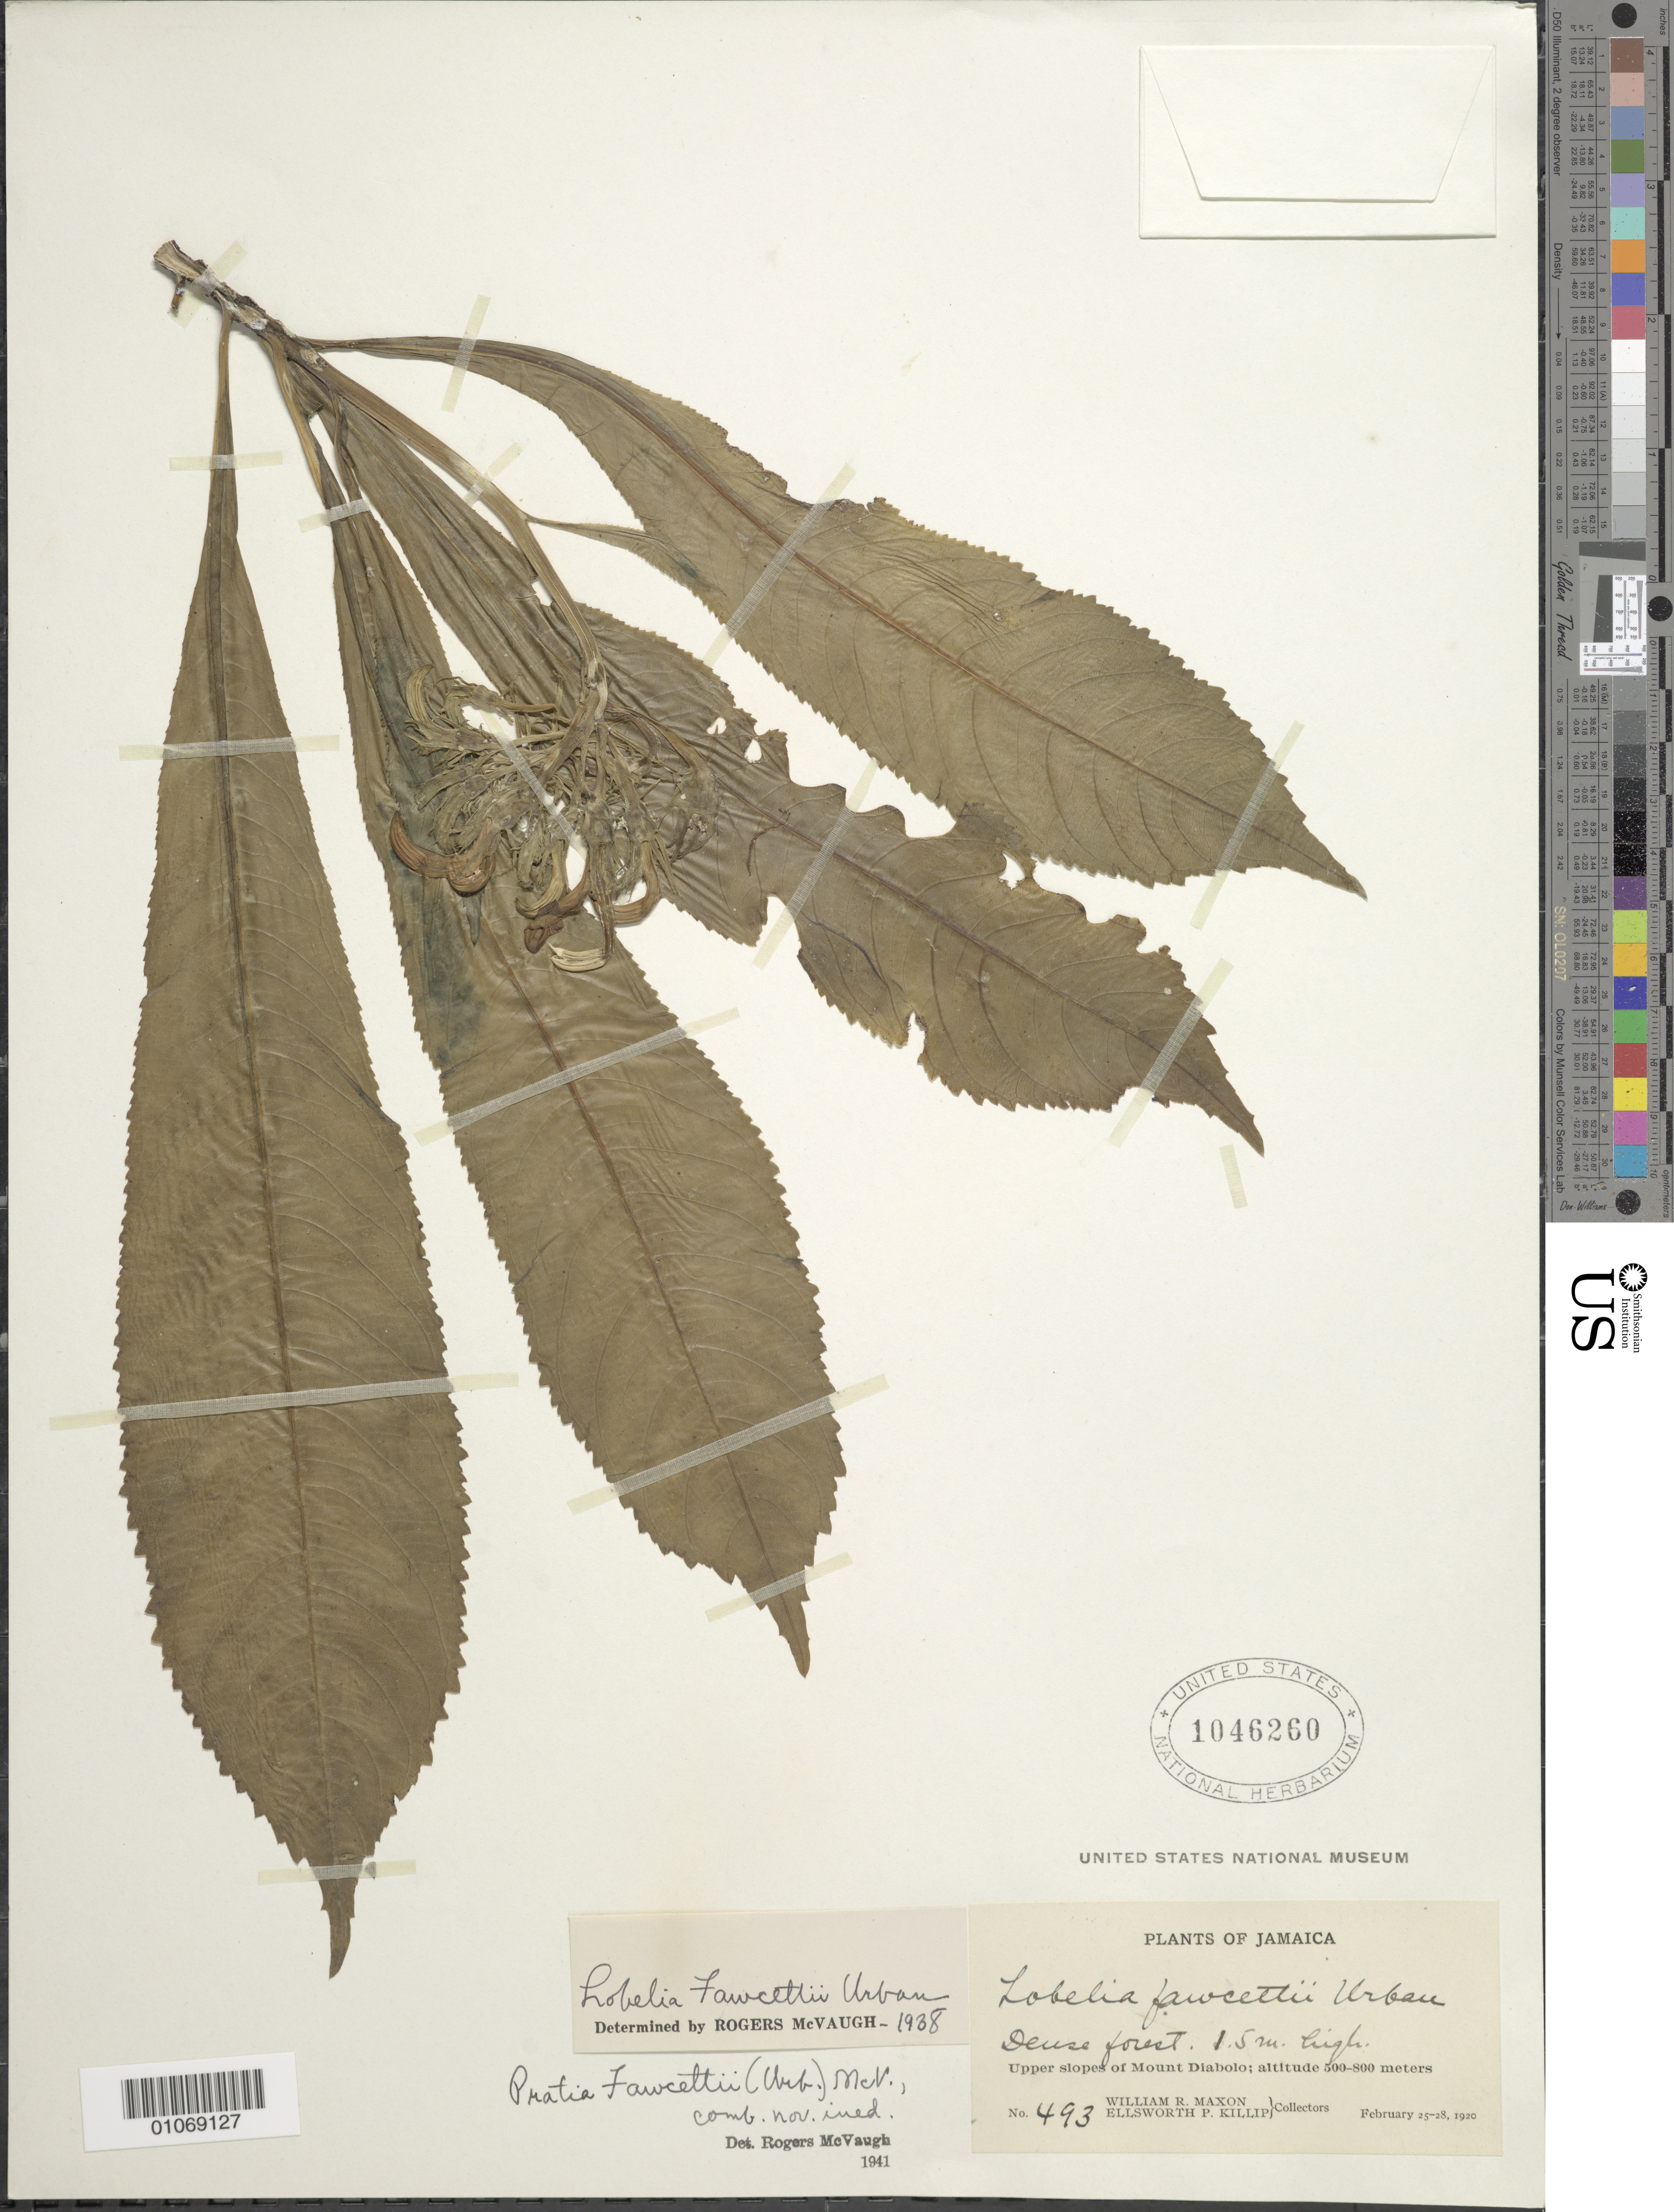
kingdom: Plantae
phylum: Tracheophyta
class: Magnoliopsida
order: Asterales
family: Campanulaceae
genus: Pratia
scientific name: Pratia fawcettii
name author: (Urb.) McVaugh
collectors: W. R. Maxon & E. P. Killip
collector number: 493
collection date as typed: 25 Feb 1920 to 28 Feb 1920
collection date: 1920-02-25/1920-02-28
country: Jamaica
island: Jamaica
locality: Upper slopes of Mount Diabolo, dense forest.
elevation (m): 500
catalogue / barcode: US 1046260